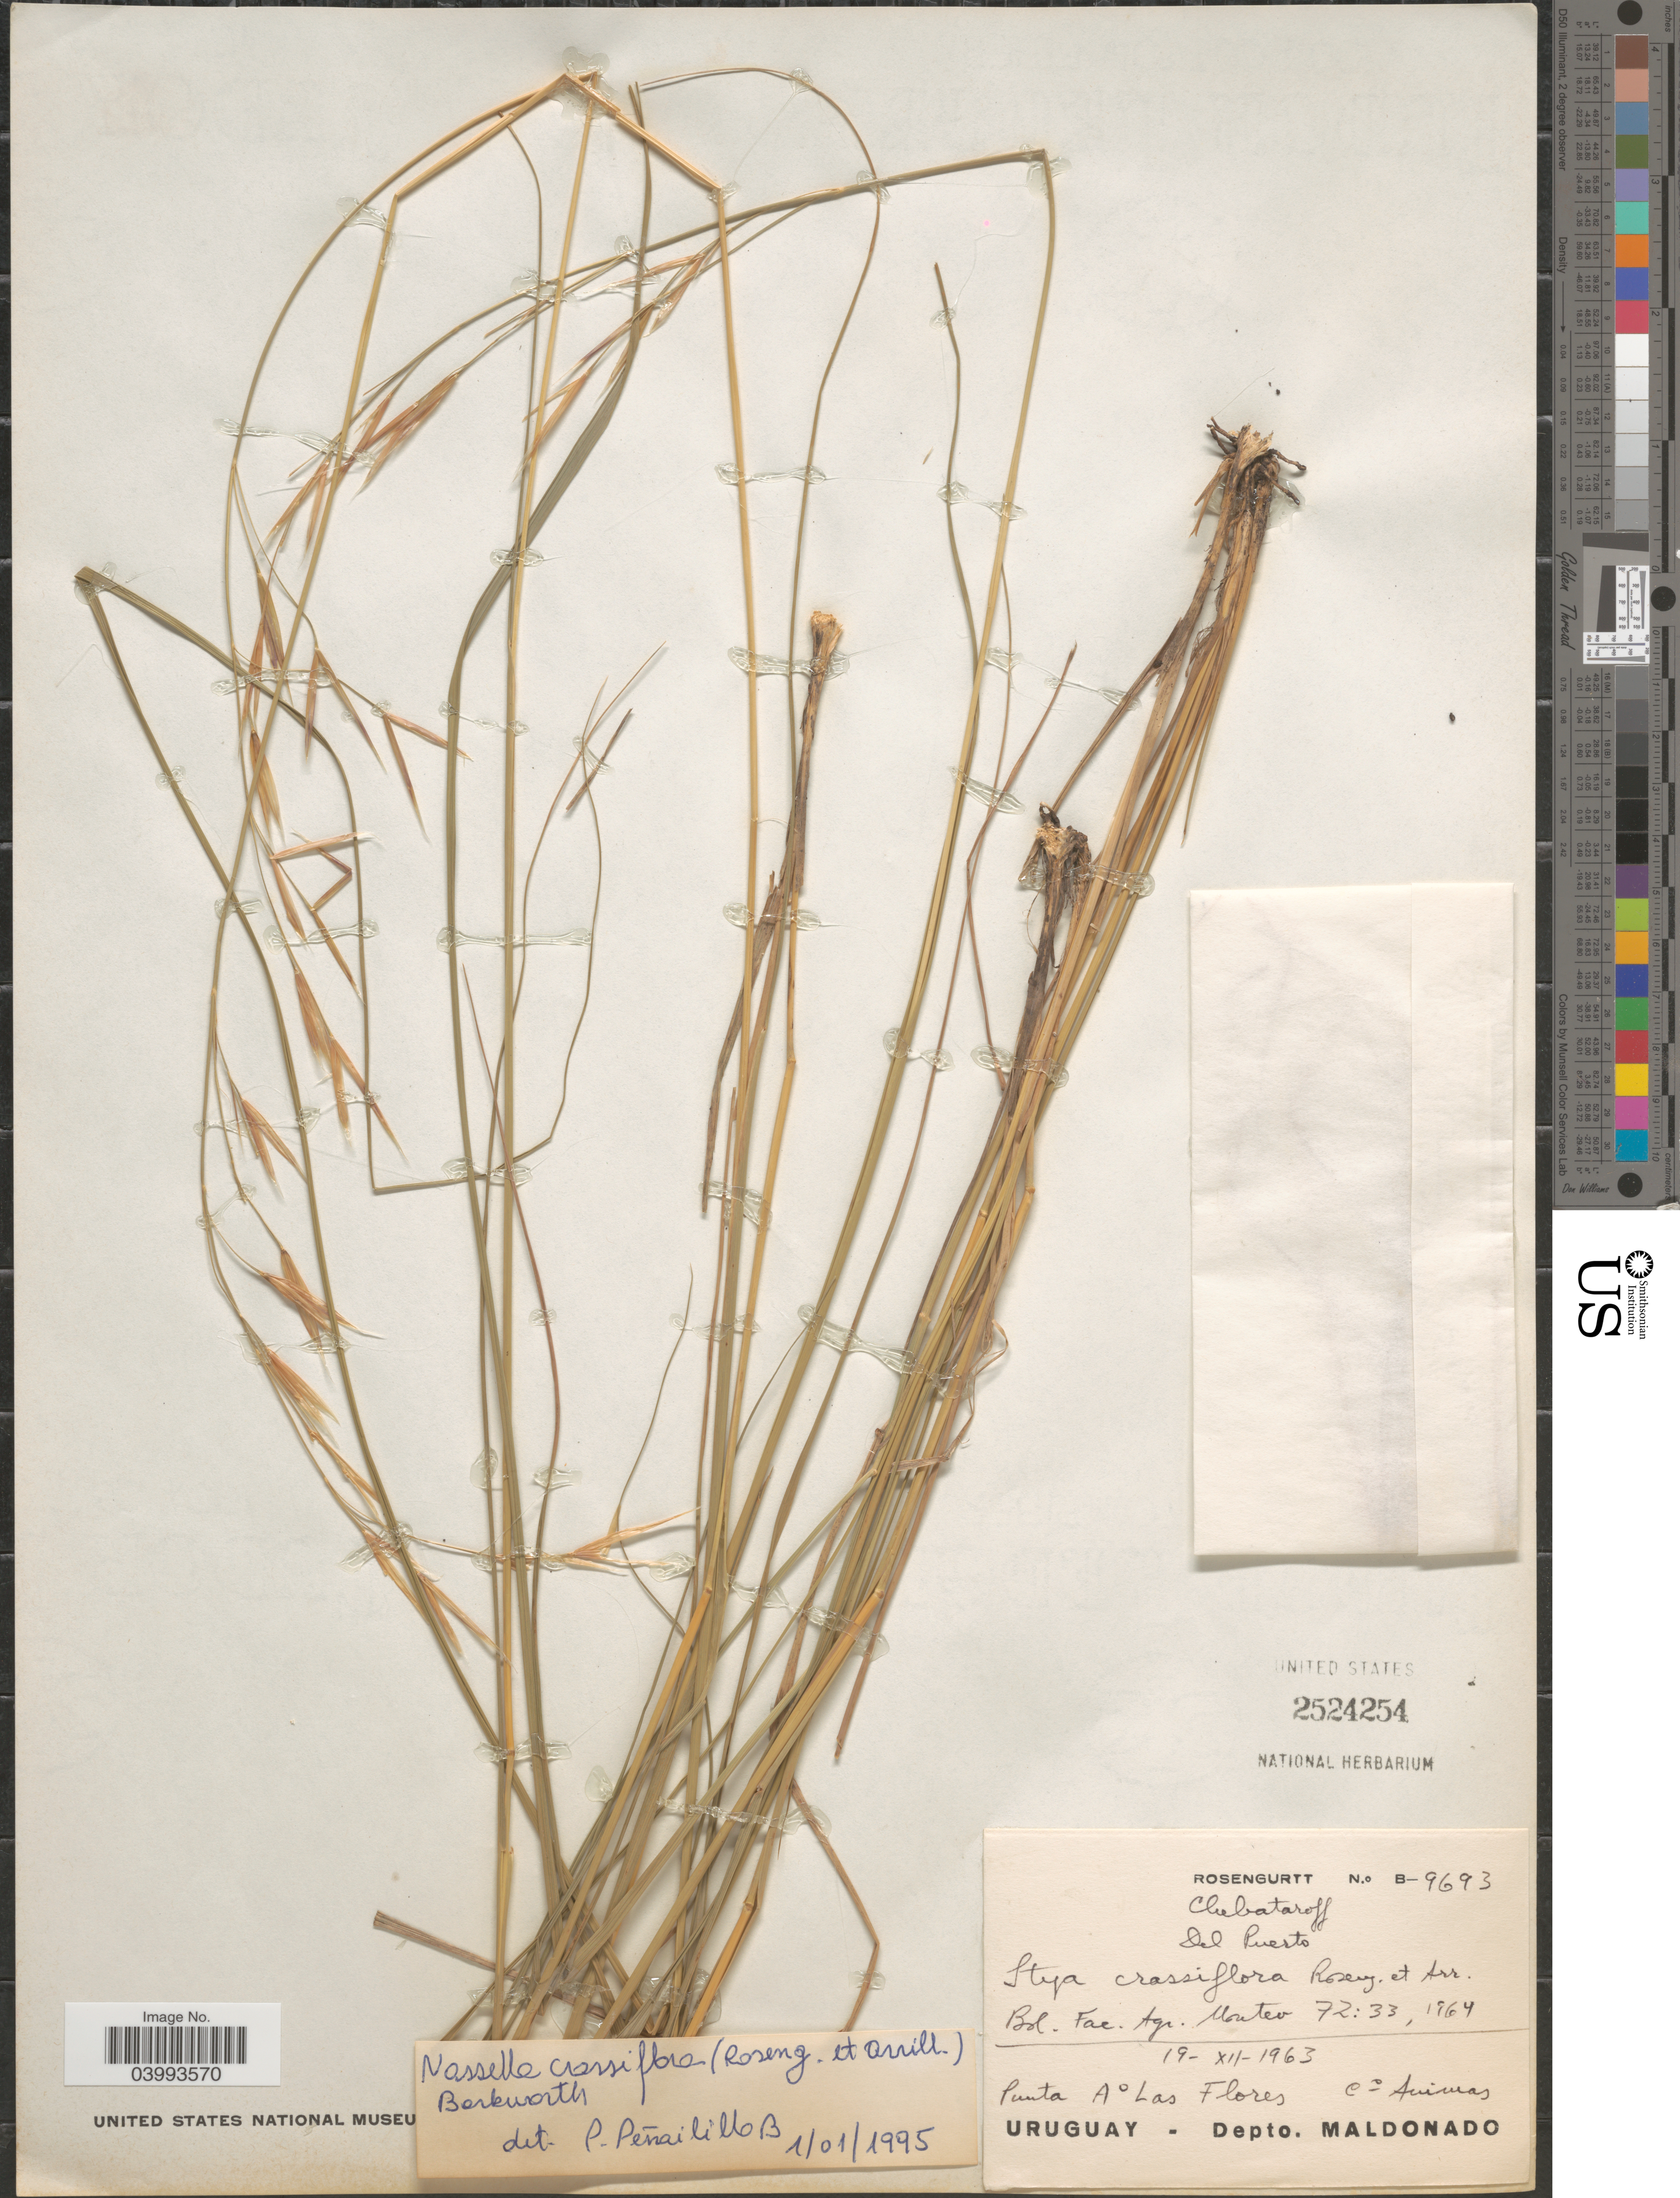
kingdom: Plantae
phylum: Tracheophyta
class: Liliopsida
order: Poales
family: Poaceae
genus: Nassella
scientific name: Nassella crassiflora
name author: (Roseng. & B.R. Arrill.) Barkworth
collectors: Rosengurtt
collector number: B-9693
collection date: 1963-12-19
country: Uruguay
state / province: Maldonado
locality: Del Puerto. Depto. Maldonado.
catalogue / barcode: US 2524254